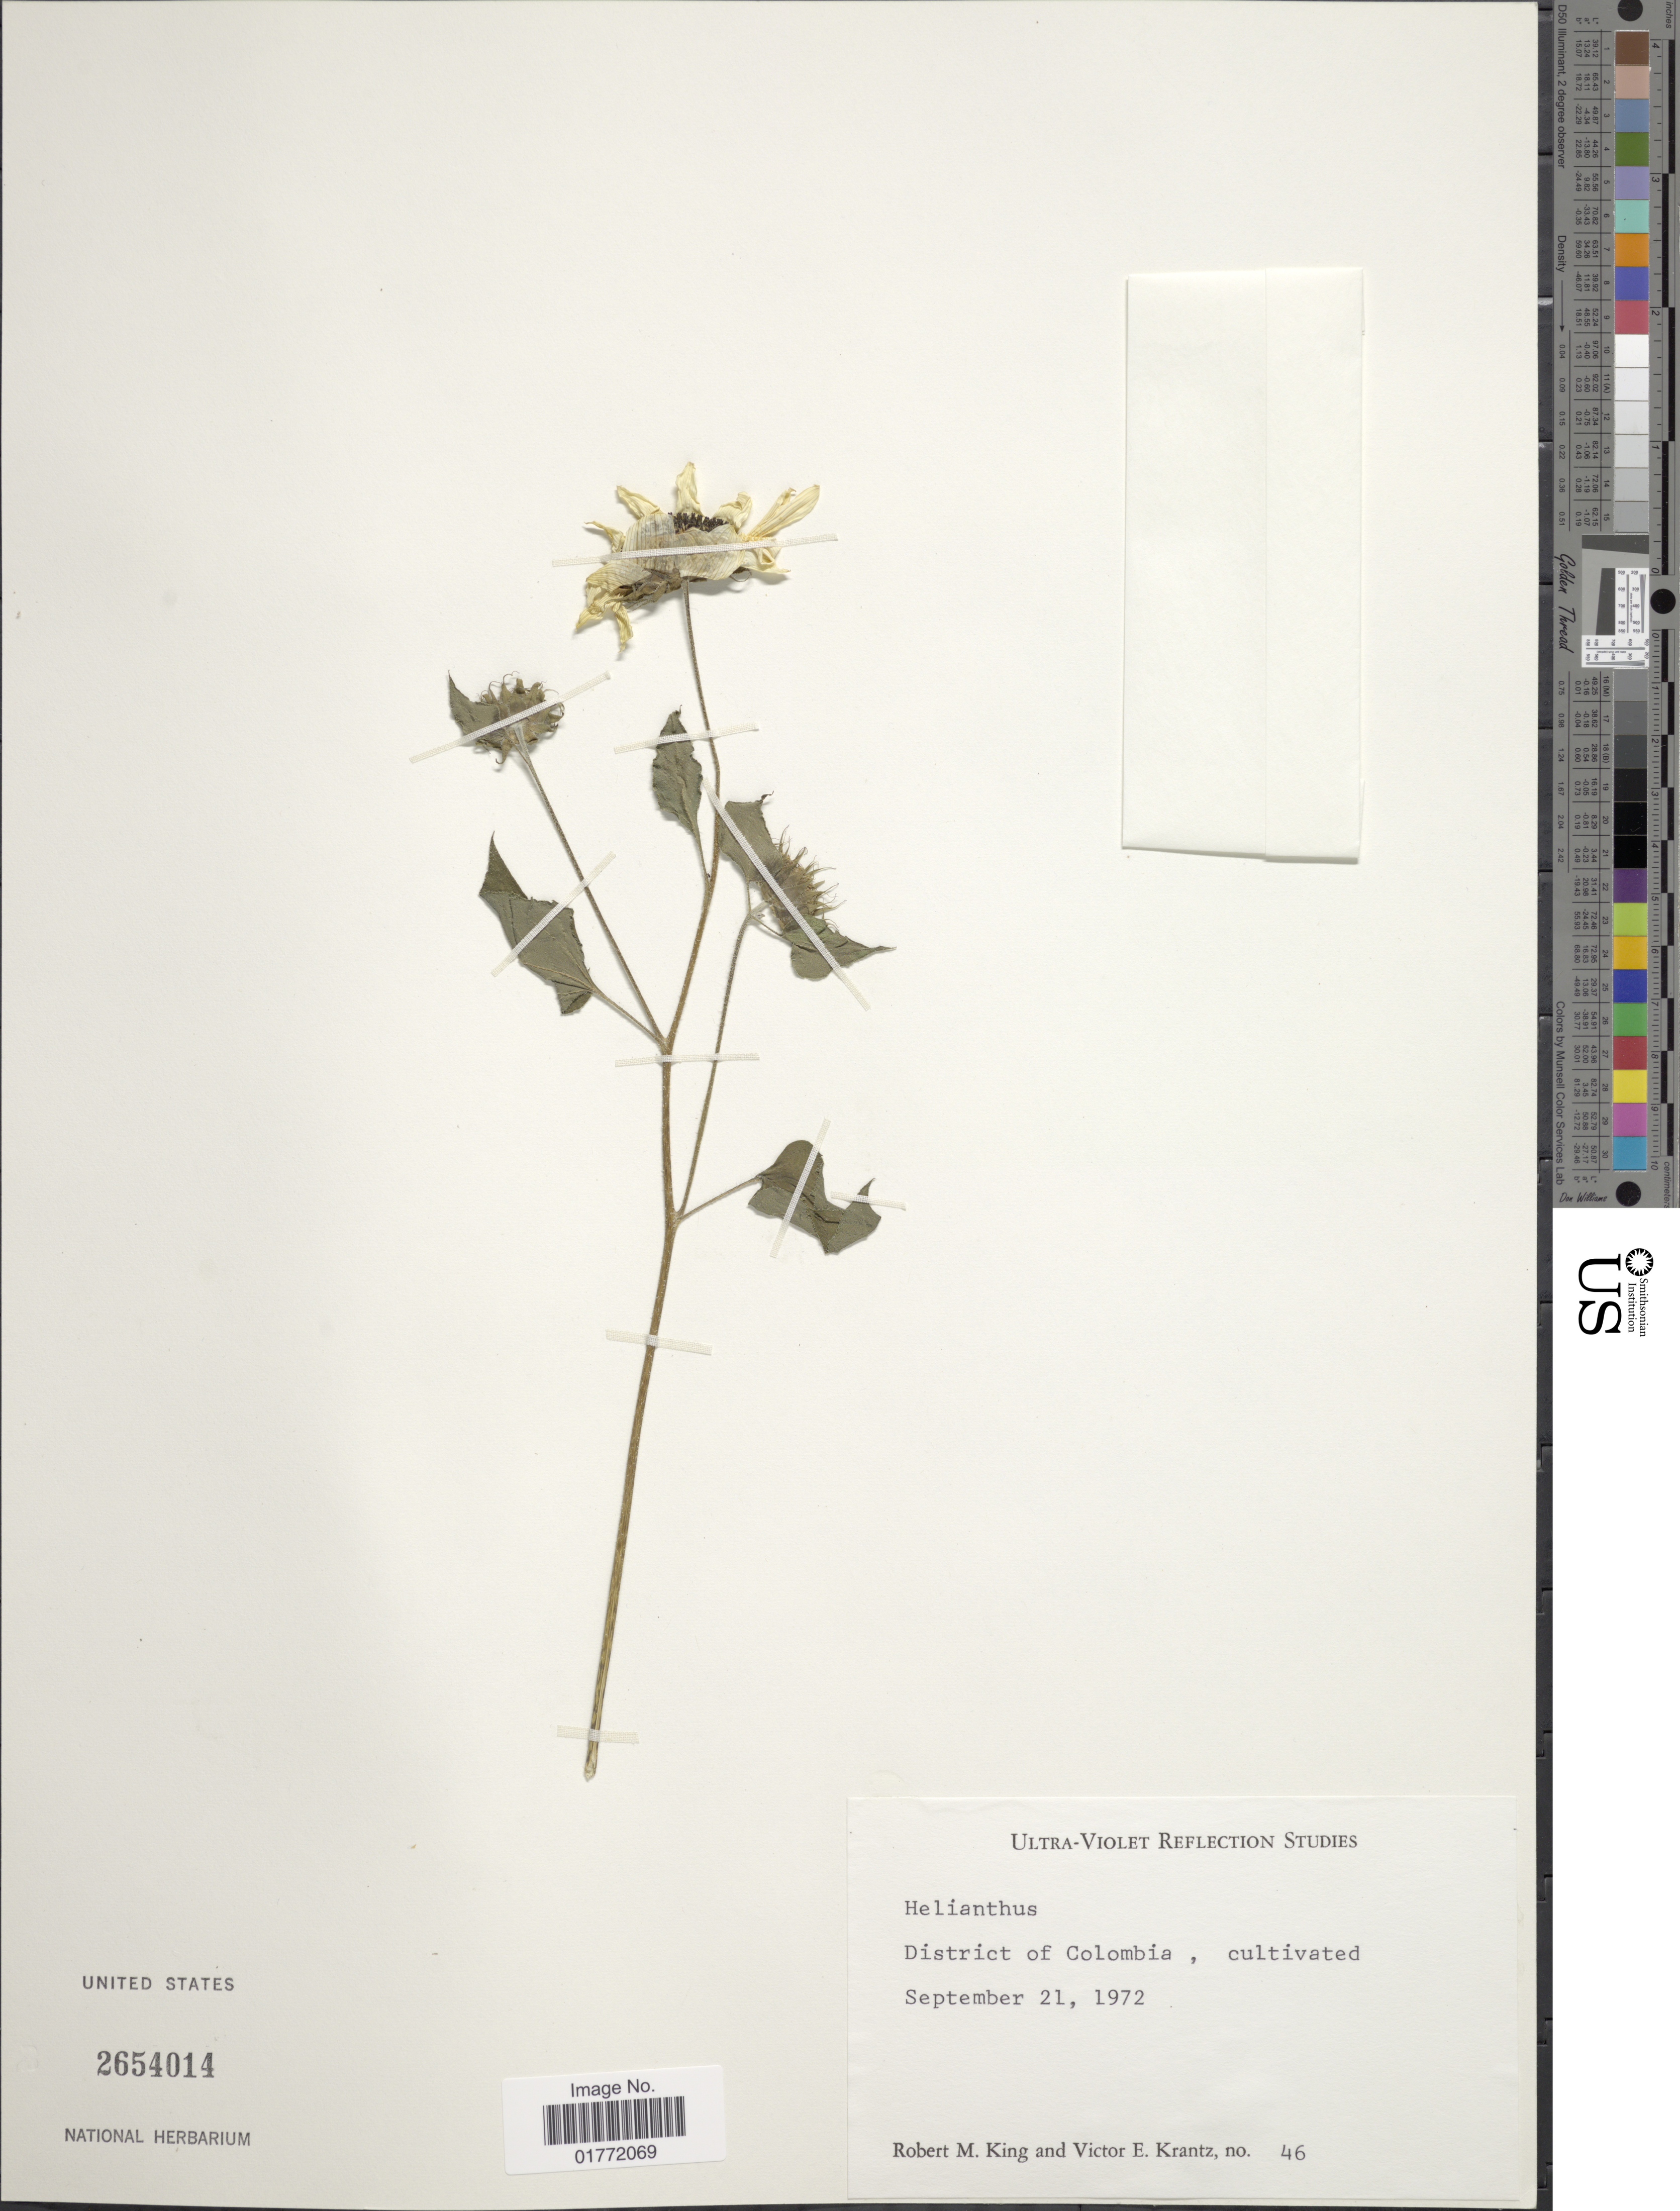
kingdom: Plantae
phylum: Tracheophyta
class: Magnoliopsida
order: Asterales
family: Asteraceae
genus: Helianthus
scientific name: Helianthus sp.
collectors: R. M. King & V. Krantz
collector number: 46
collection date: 1972-09-21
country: United States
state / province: District of Columbia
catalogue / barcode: US 2654014